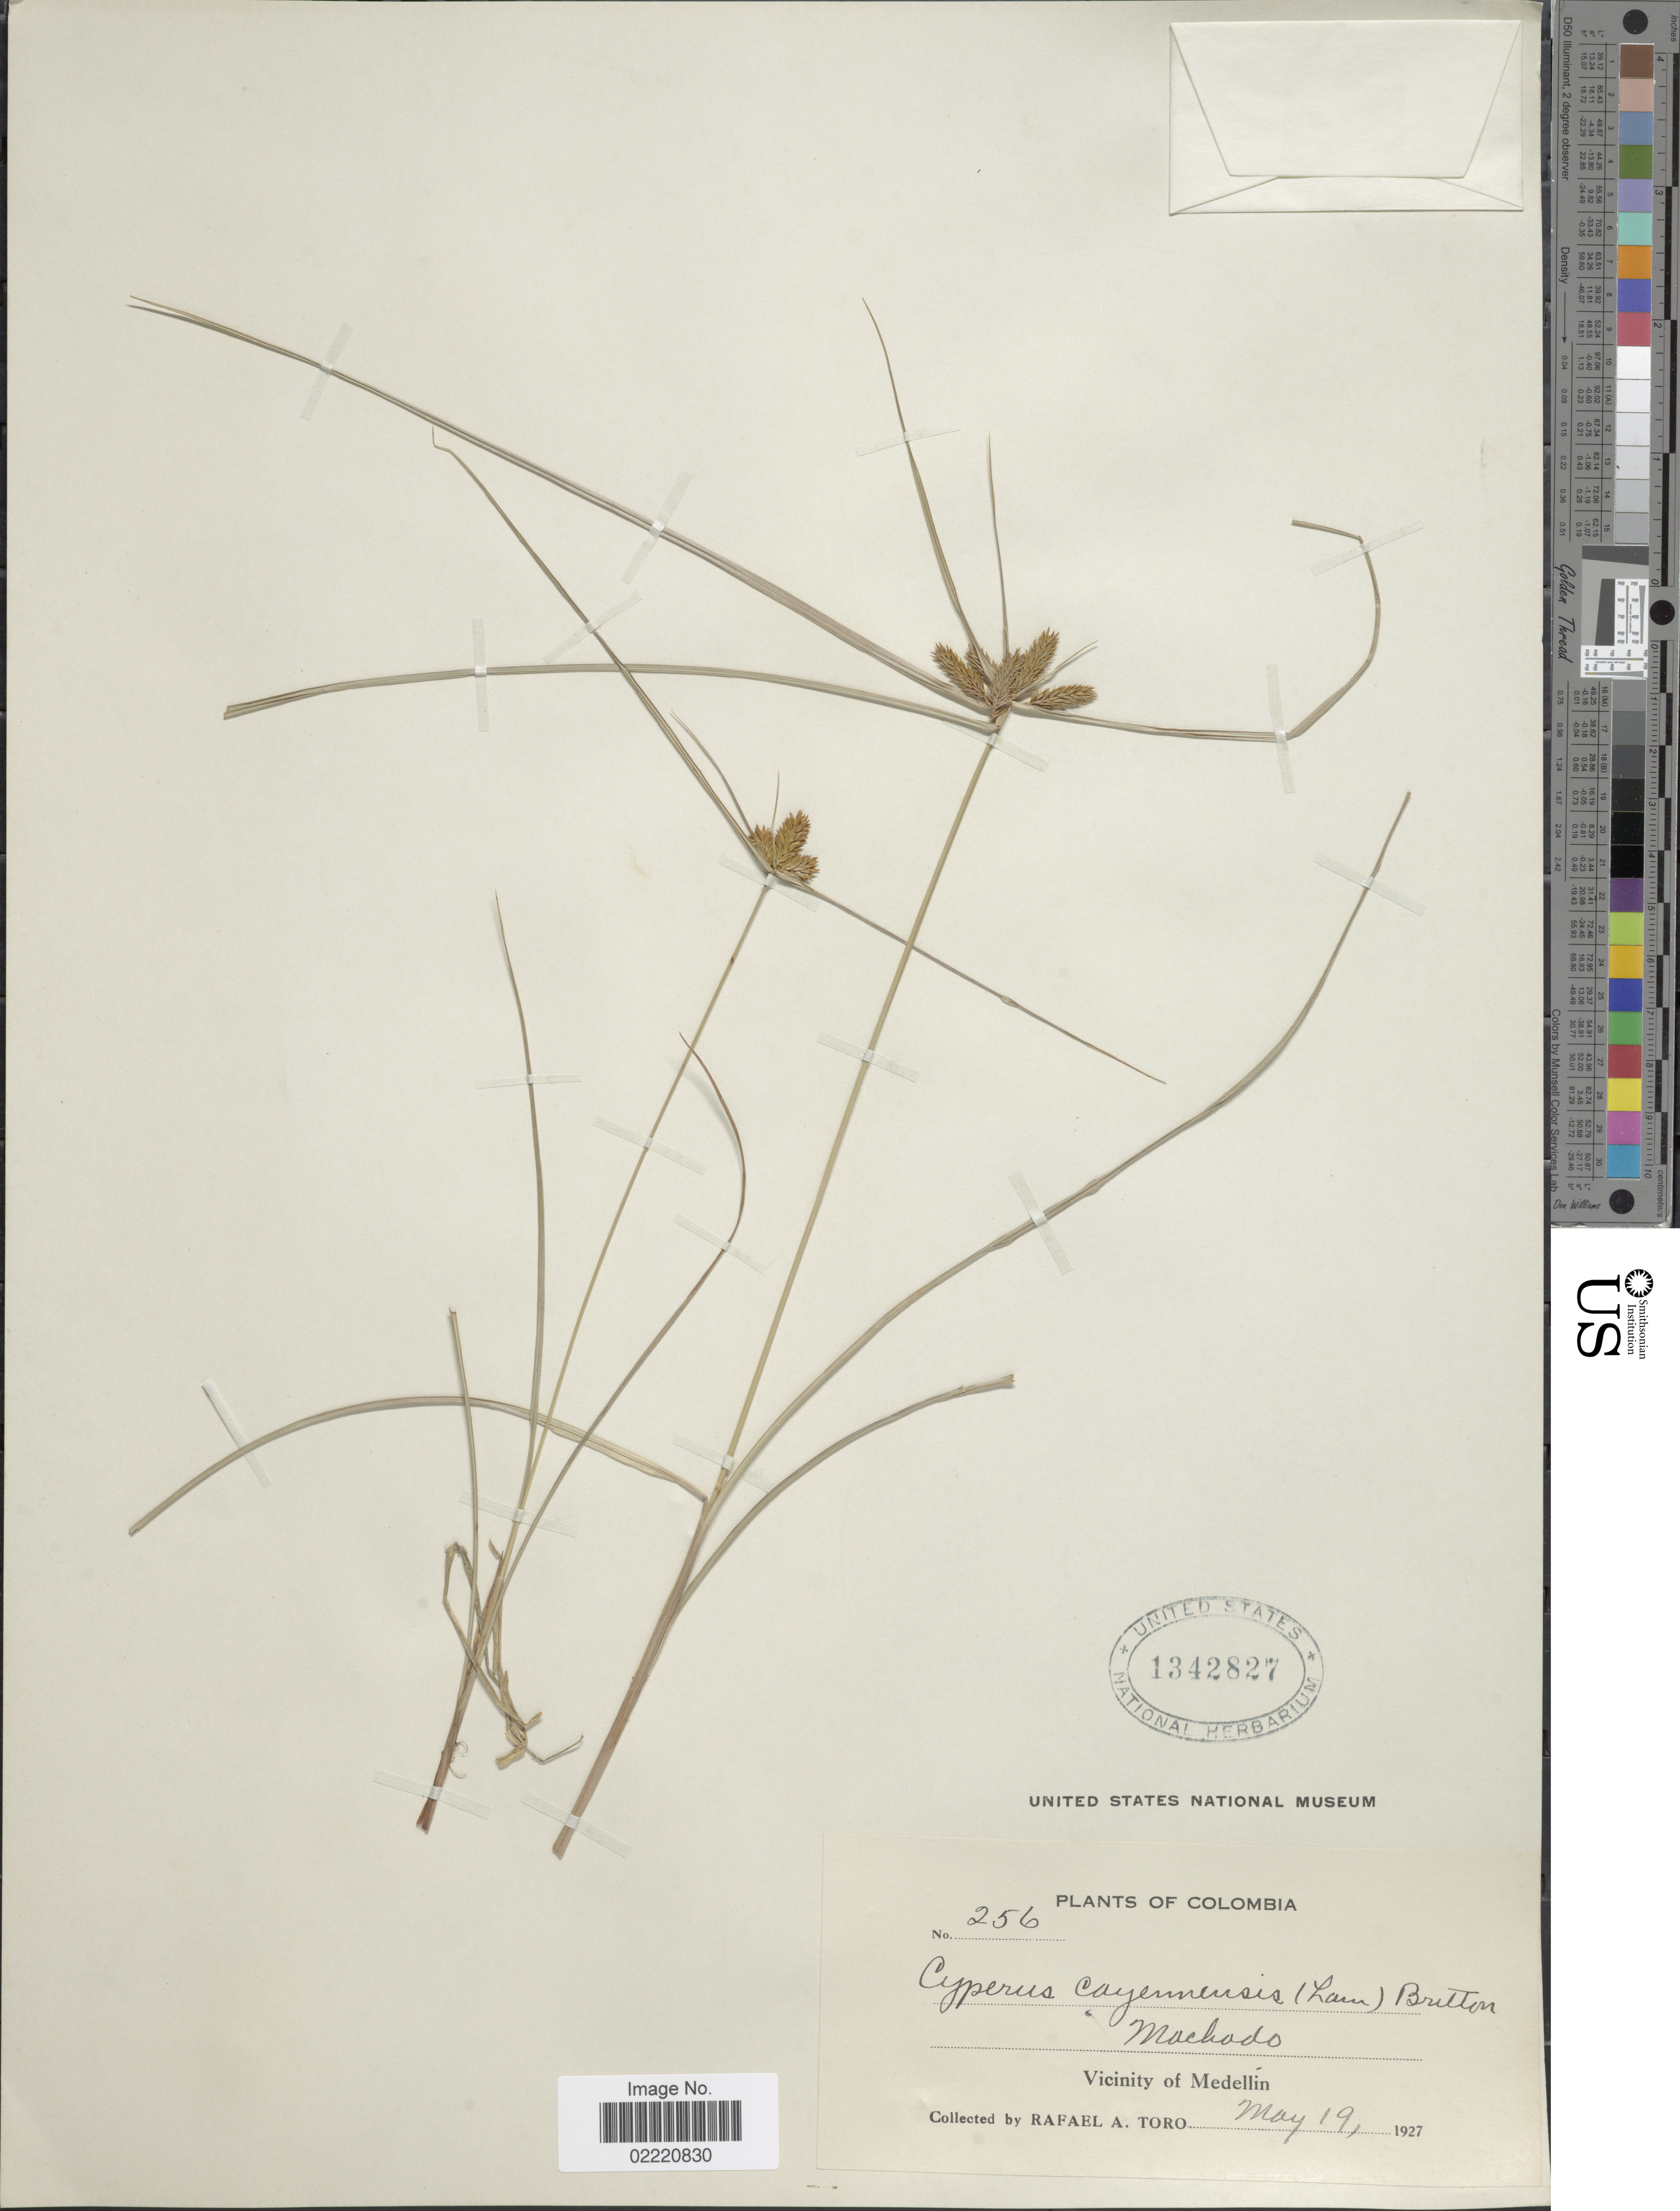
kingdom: Plantae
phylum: Tracheophyta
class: Liliopsida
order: Poales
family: Cyperaceae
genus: Cyperus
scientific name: Cyperus aggregatus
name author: (Willd.) Endl.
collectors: R. A. Toro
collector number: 256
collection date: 1927-05-19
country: Colombia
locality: Machado, Vicinity of Medellin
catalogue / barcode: US 1342827